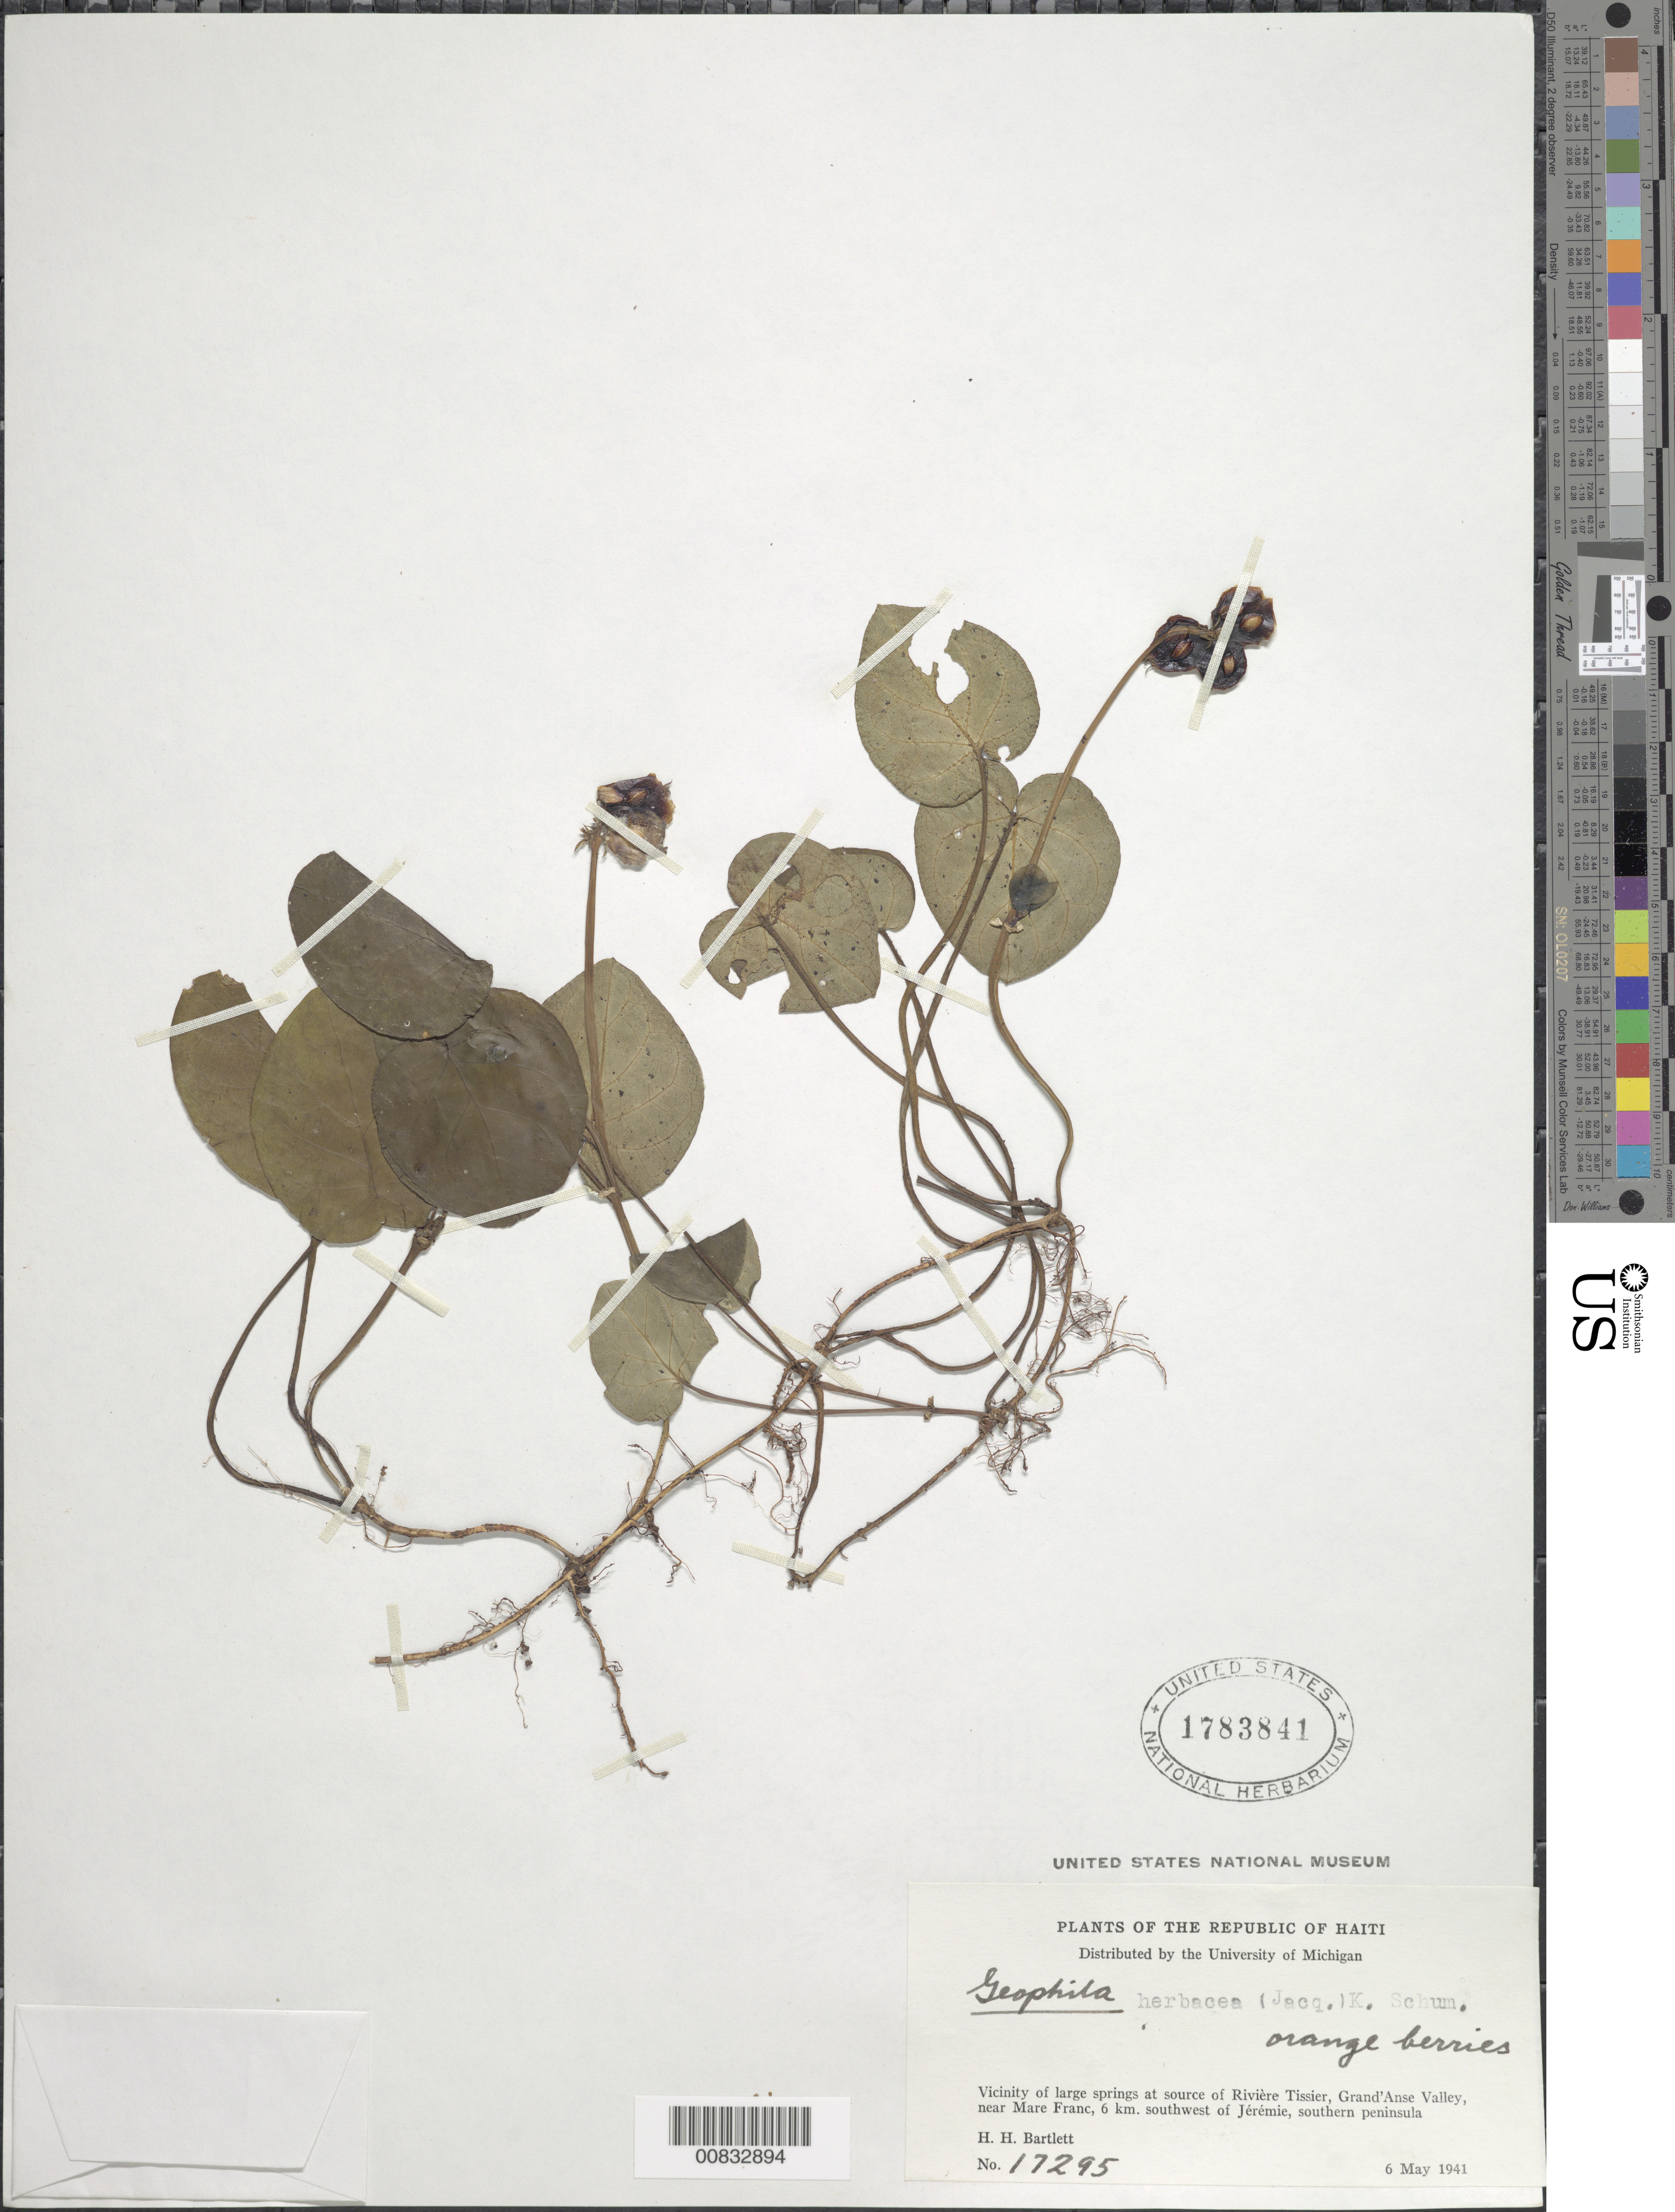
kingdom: Plantae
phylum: Tracheophyta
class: Magnoliopsida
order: Gentianales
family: Rubiaceae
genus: Geophila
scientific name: Geophila repens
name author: (L.) I.M. Johnst.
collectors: H. H. Bartlett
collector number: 17295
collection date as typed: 06 May 1941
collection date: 1941-05-06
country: Haiti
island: Hispaniola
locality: At source of Rivière Tissier, Grand'Anse Valley, near Mare Franc, 6 km SW of Jérémie, southern peninsula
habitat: Vicinity of large springs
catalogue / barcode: US 1783841